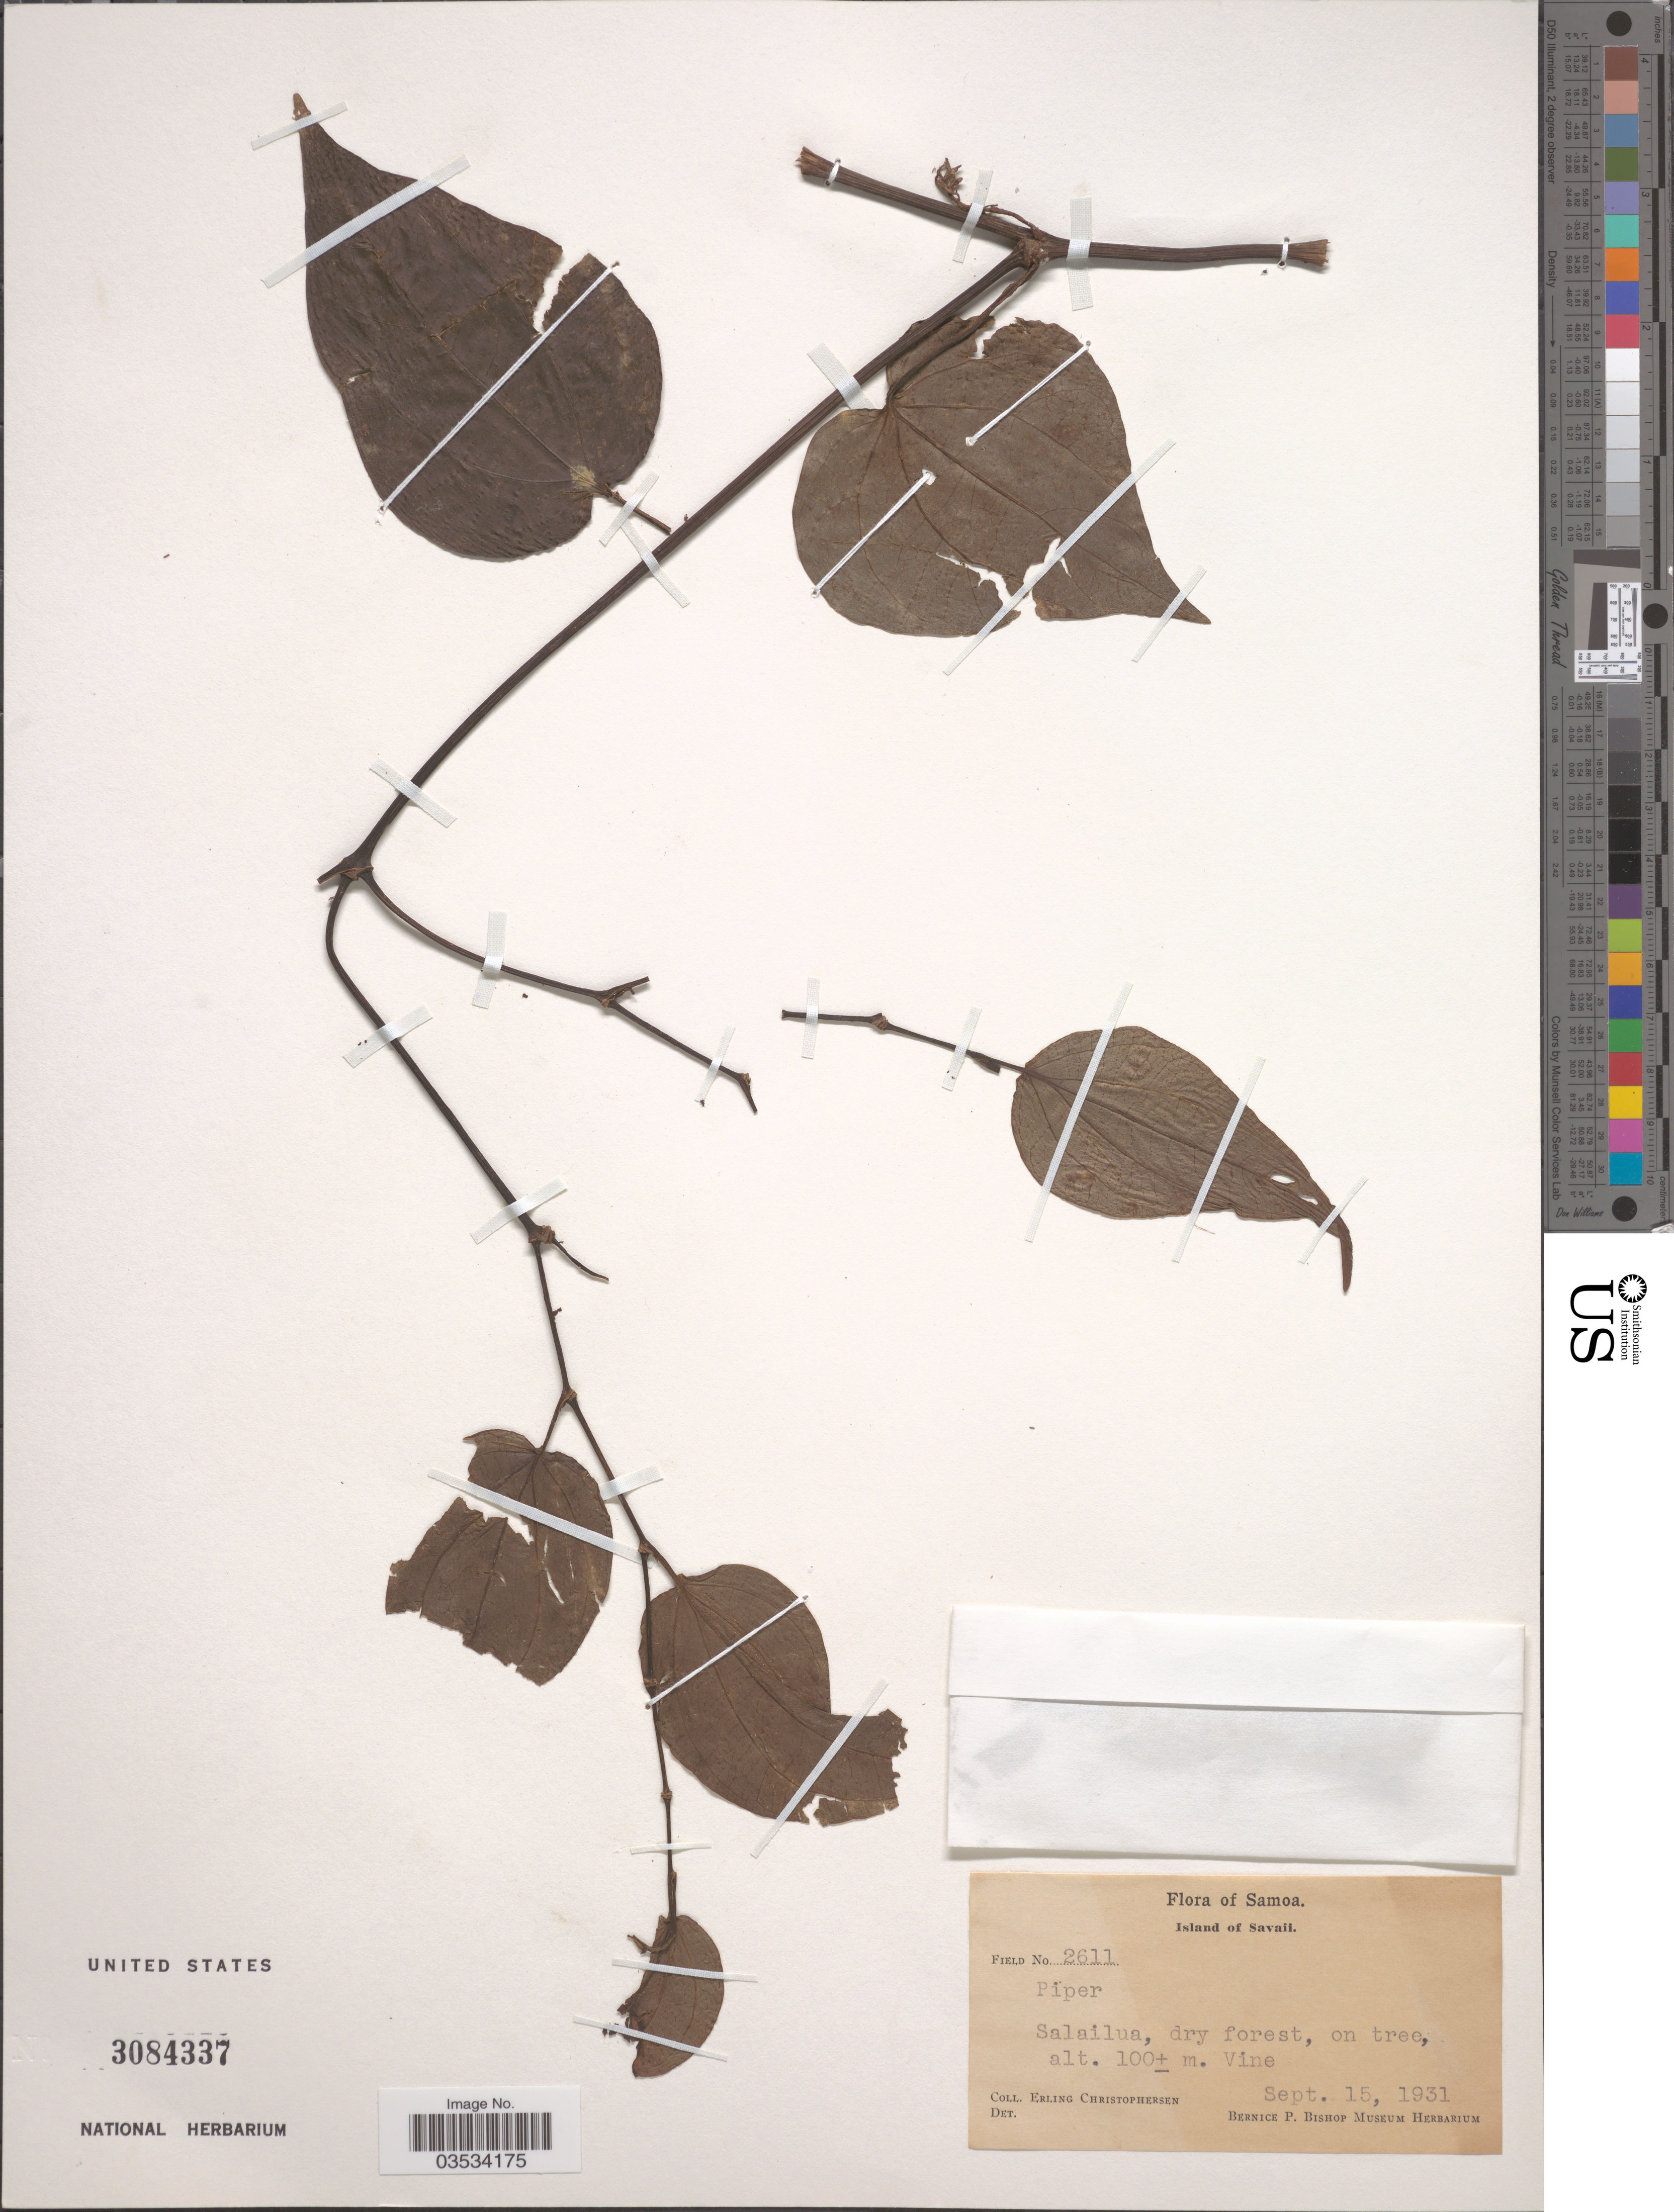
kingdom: Plantae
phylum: Tracheophyta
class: Magnoliopsida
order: Piperales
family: Piperaceae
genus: Piper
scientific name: Piper sp.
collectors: E. Christophersen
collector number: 2611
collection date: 1931-09-15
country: Samoa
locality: Samoa. Island of Savaii. Salailua.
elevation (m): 100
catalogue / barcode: US 3084337